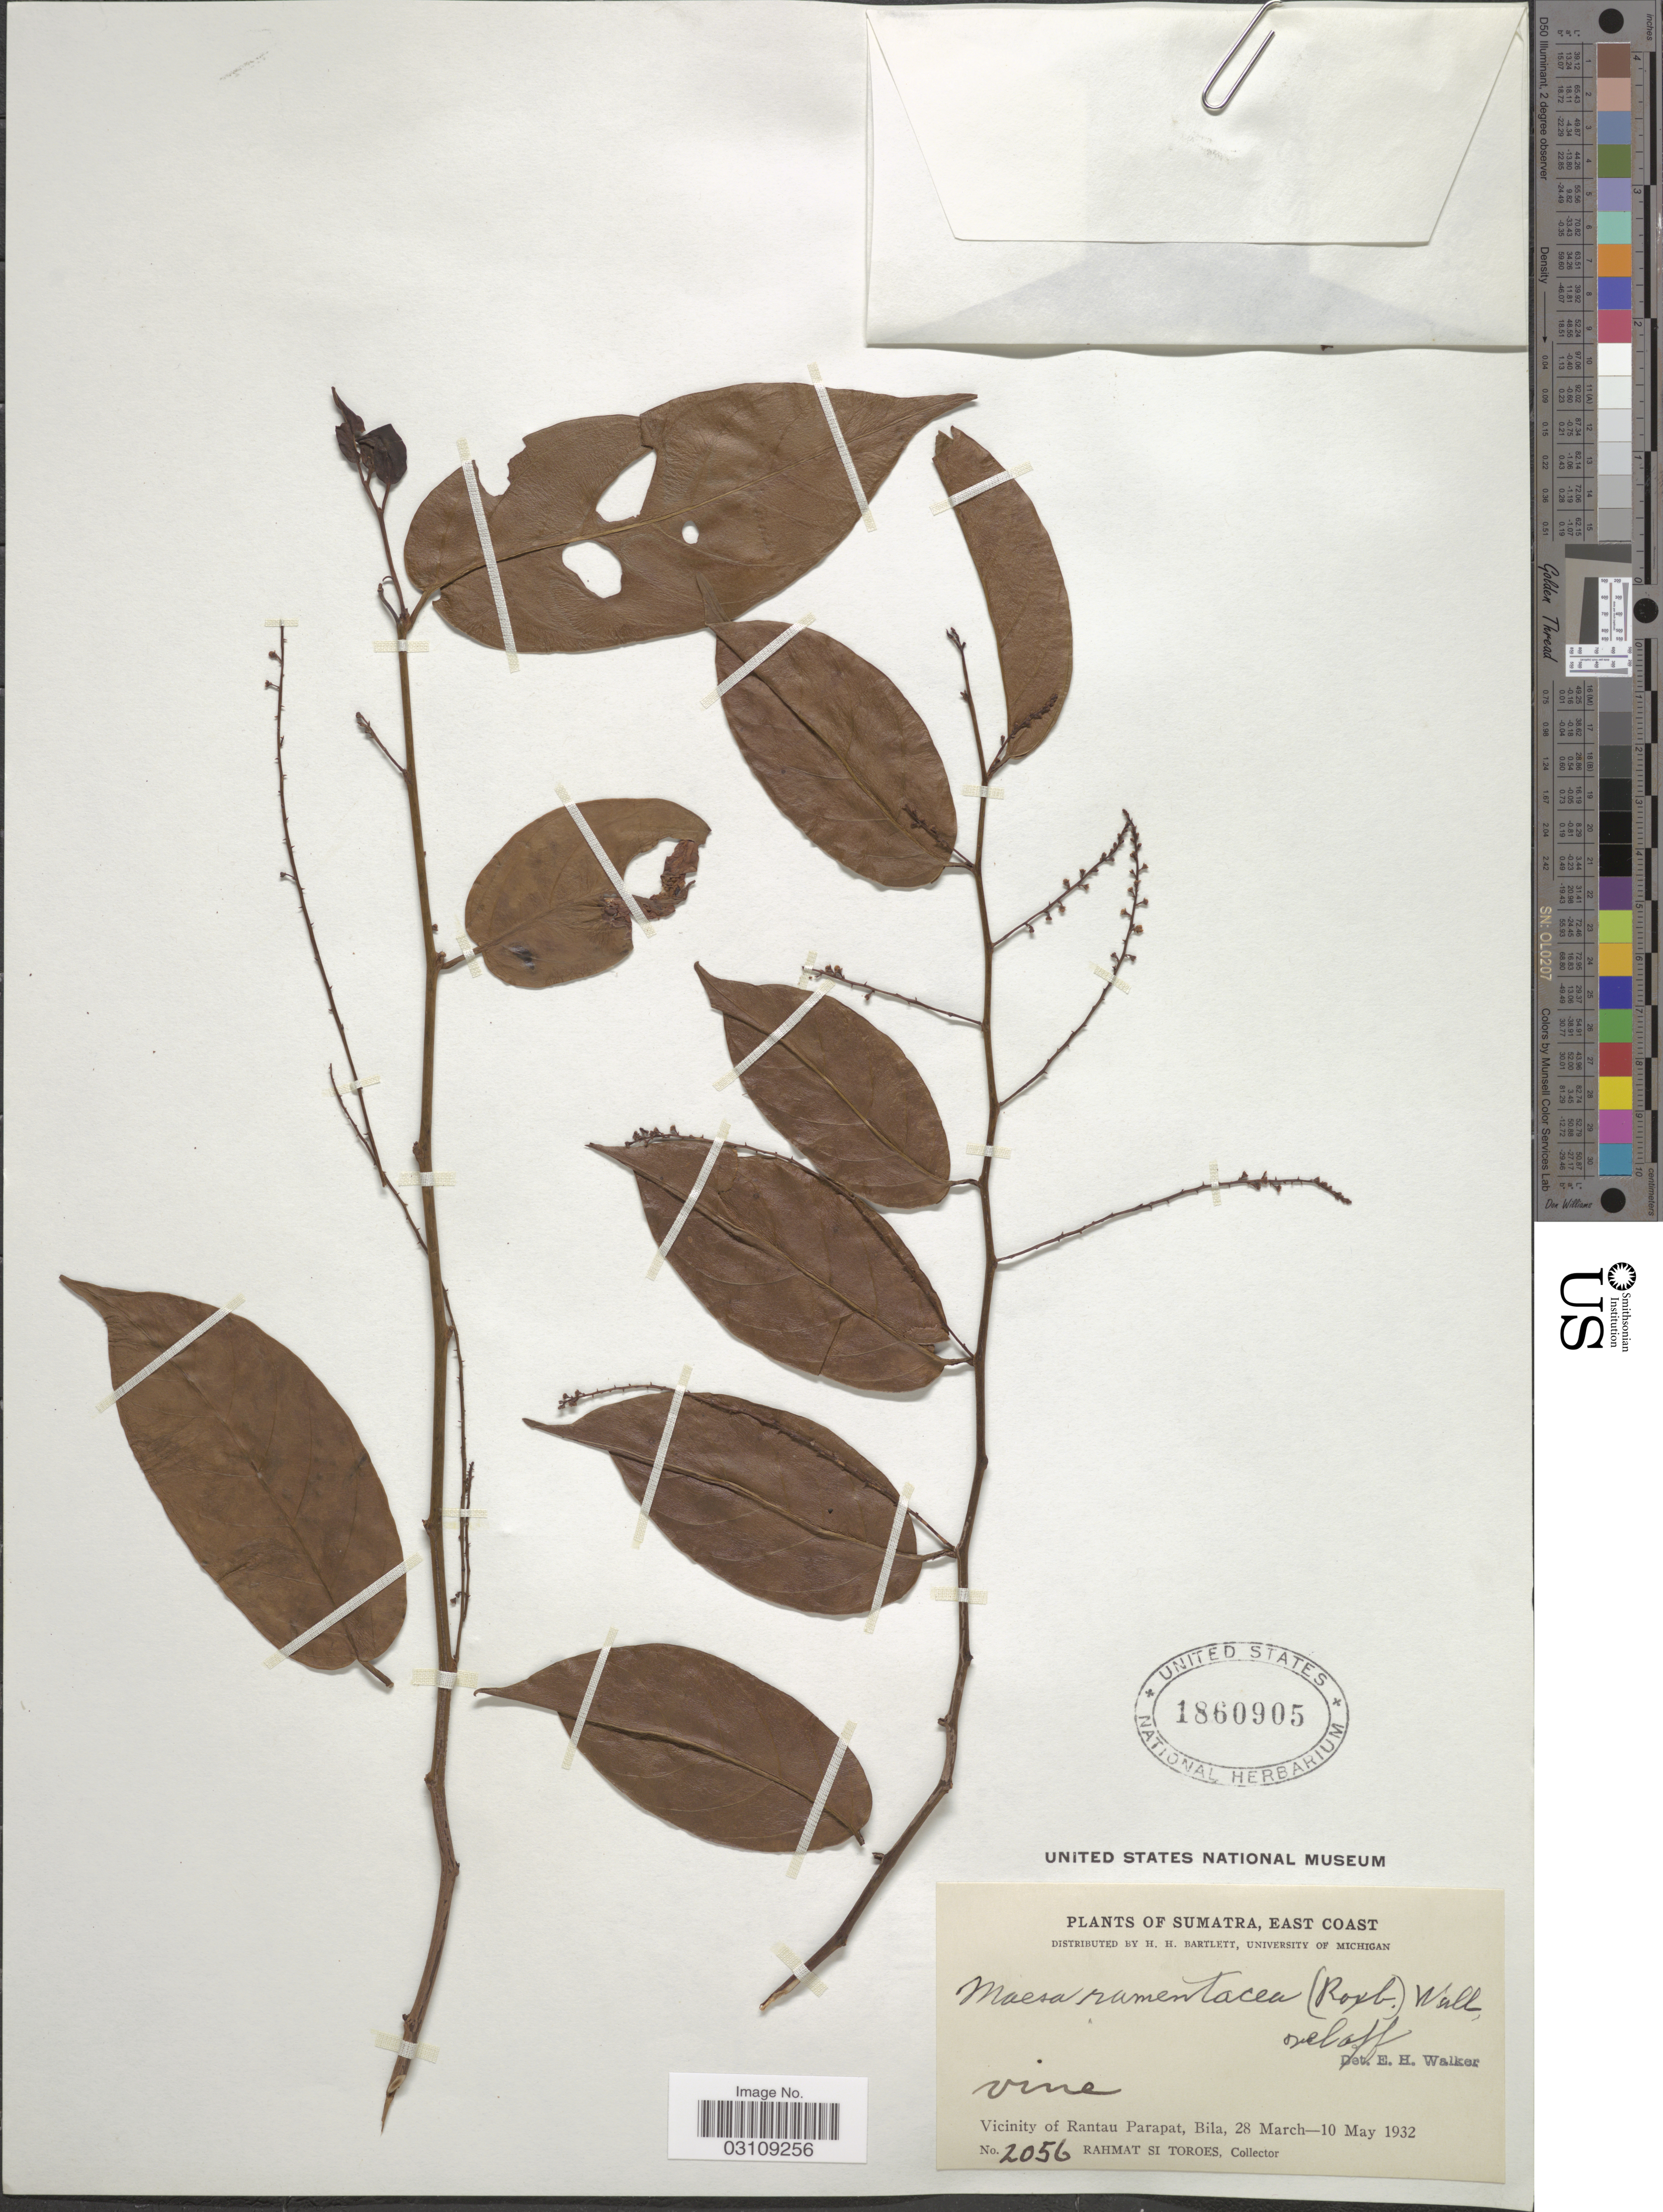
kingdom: Plantae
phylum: Tracheophyta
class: Magnoliopsida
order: Ericales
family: Primulaceae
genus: Maesa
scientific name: Maesa ramentacea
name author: (Roxb.) A. DC.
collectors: Rahmat Si Boeea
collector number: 2056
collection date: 1932-03-28/1932-05-10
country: Indonesia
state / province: Sumatra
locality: East Coast. Vicinity of Rantau Parapat, Bila.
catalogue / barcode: US 1860905